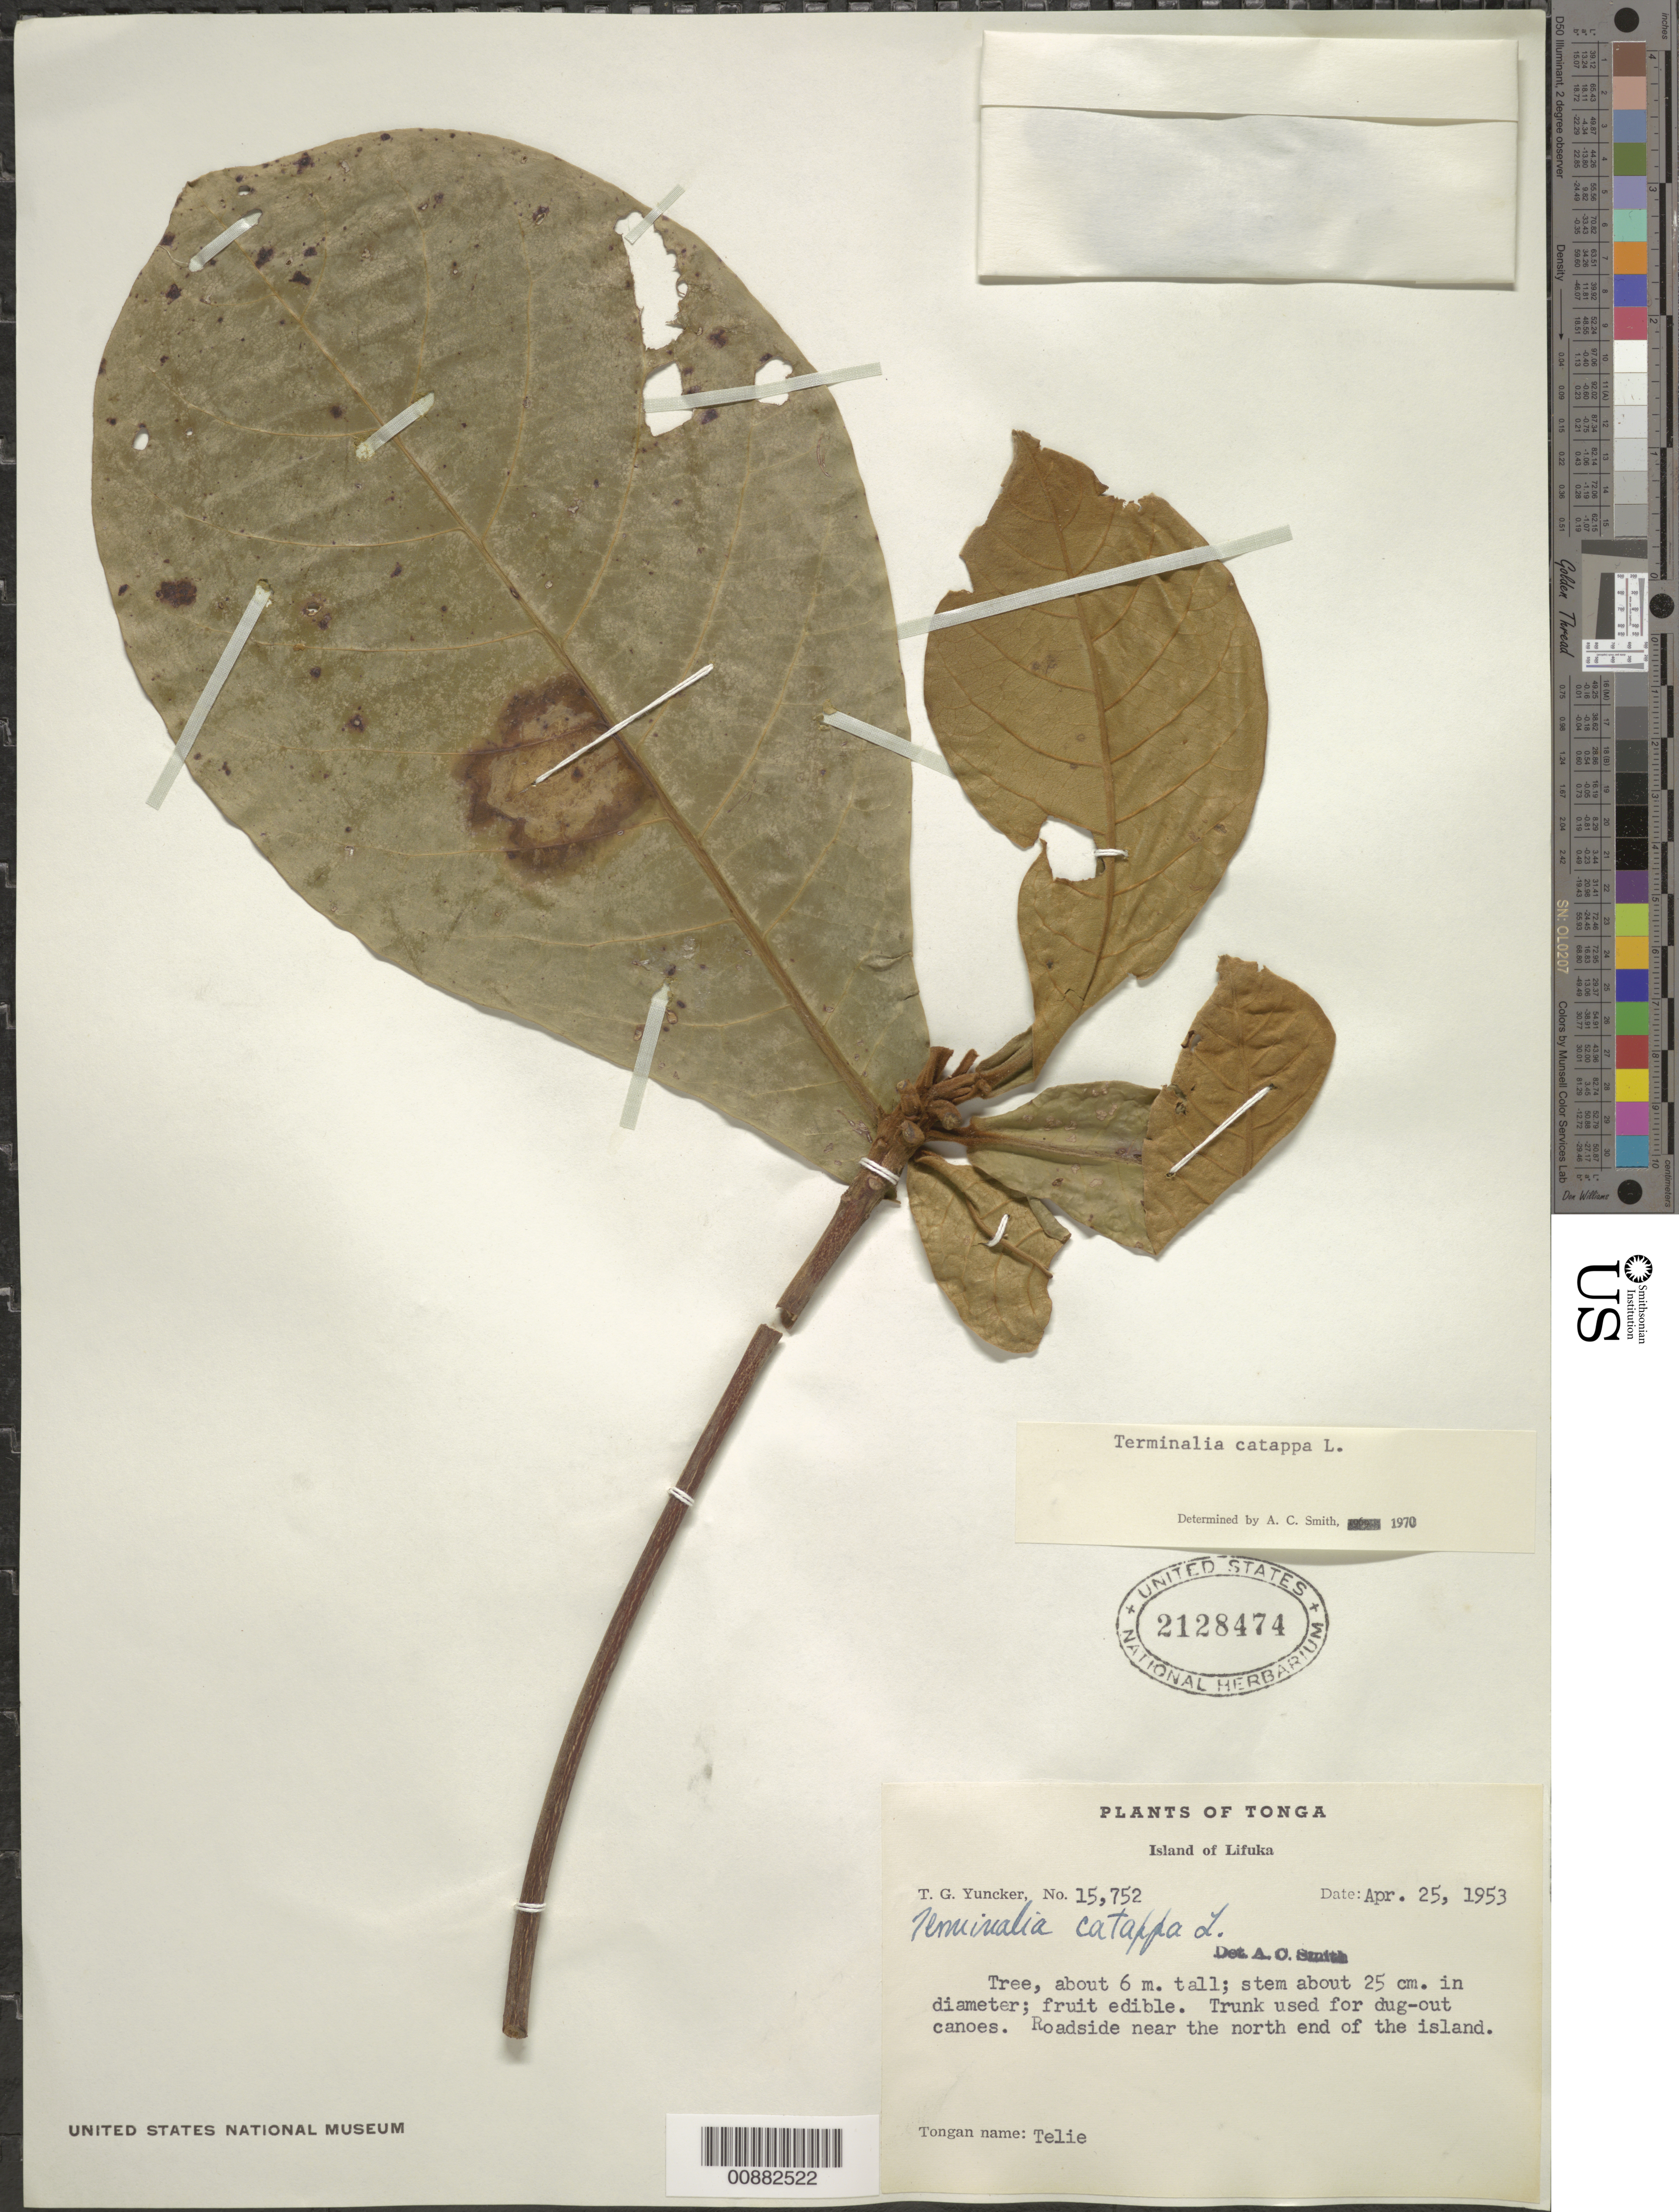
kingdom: Plantae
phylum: Tracheophyta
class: Magnoliopsida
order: Myrtales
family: Combretaceae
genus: Terminalia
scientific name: Terminalia catappa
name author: L.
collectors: T. G. Yuncker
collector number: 15752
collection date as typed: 25 Apr 1953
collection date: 1953-04-25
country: Tonga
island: Lifuka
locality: Roadside near the north end of the island.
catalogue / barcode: US 2128474